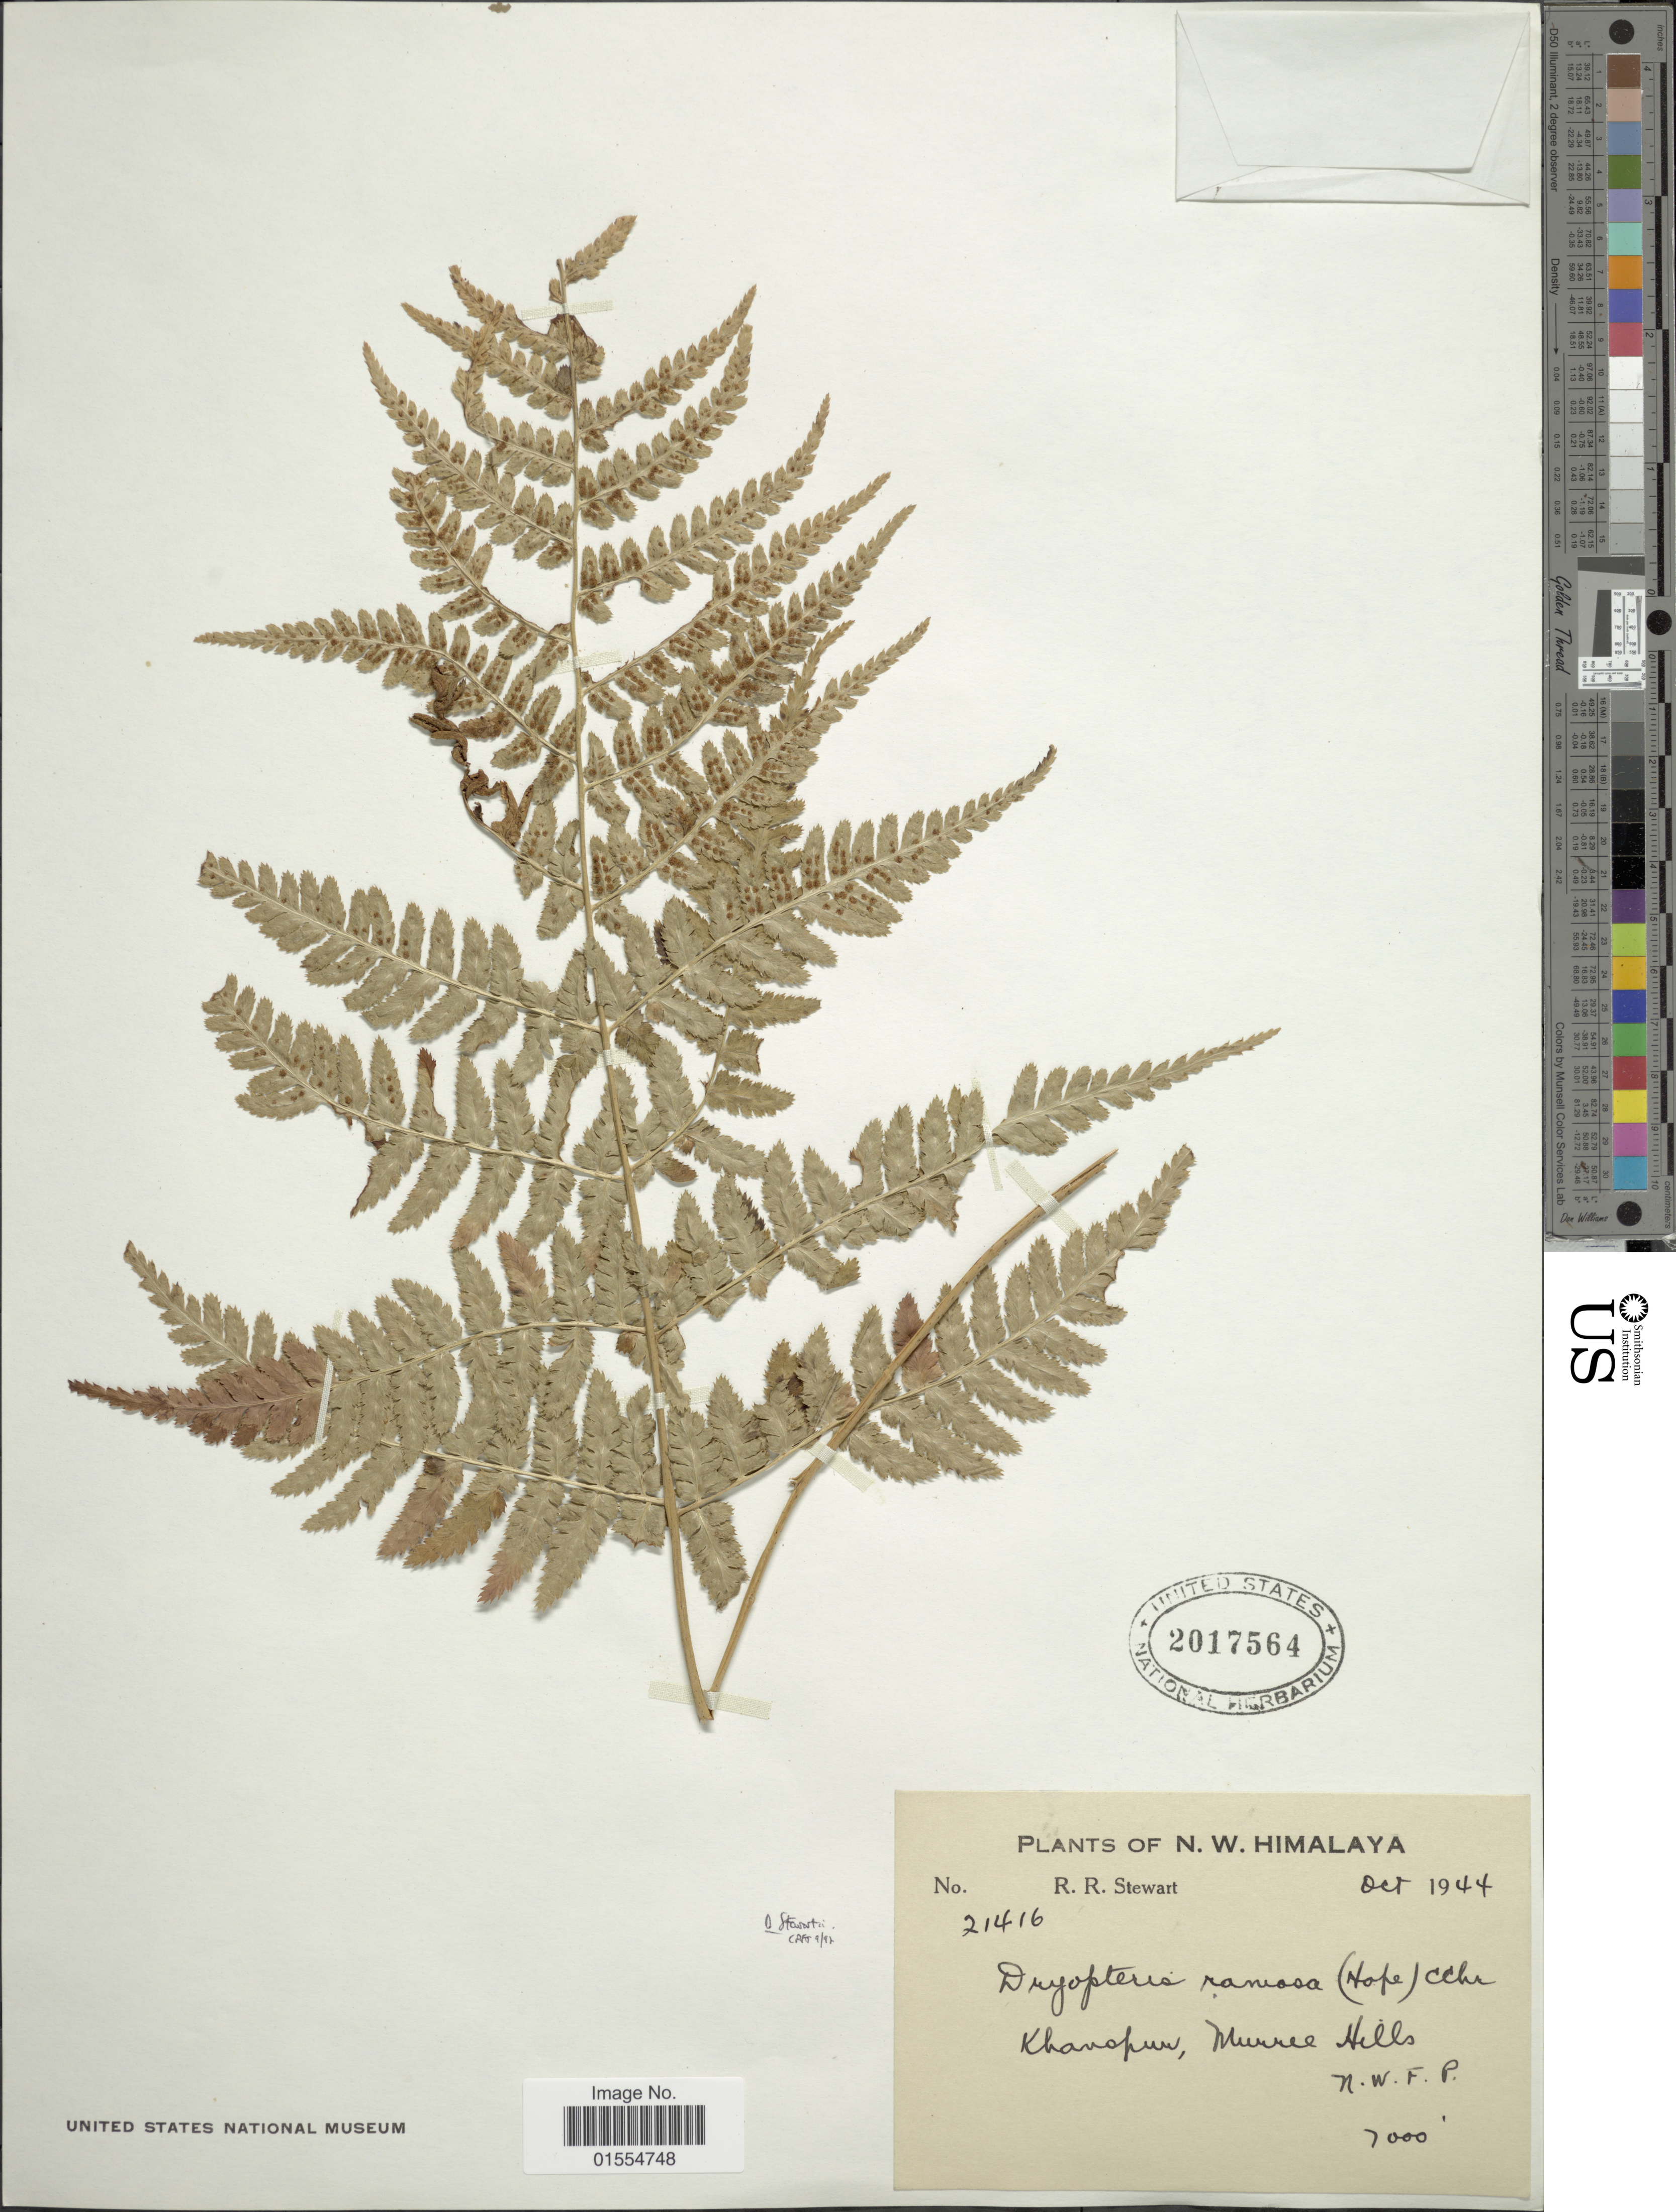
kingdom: Plantae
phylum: Tracheophyta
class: Polypodiopsida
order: Polypodiales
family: Dryopteridaceae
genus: Dryopteris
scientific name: Dryopteris ramosa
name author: (C. Hope) C. Chr.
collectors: R. R. Stewart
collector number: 21416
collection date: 1944-10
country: Pakistan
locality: N. W. Himalaya, Khanapur, Murree Hills, N. W. F. P.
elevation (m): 2134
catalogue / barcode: US 2017564